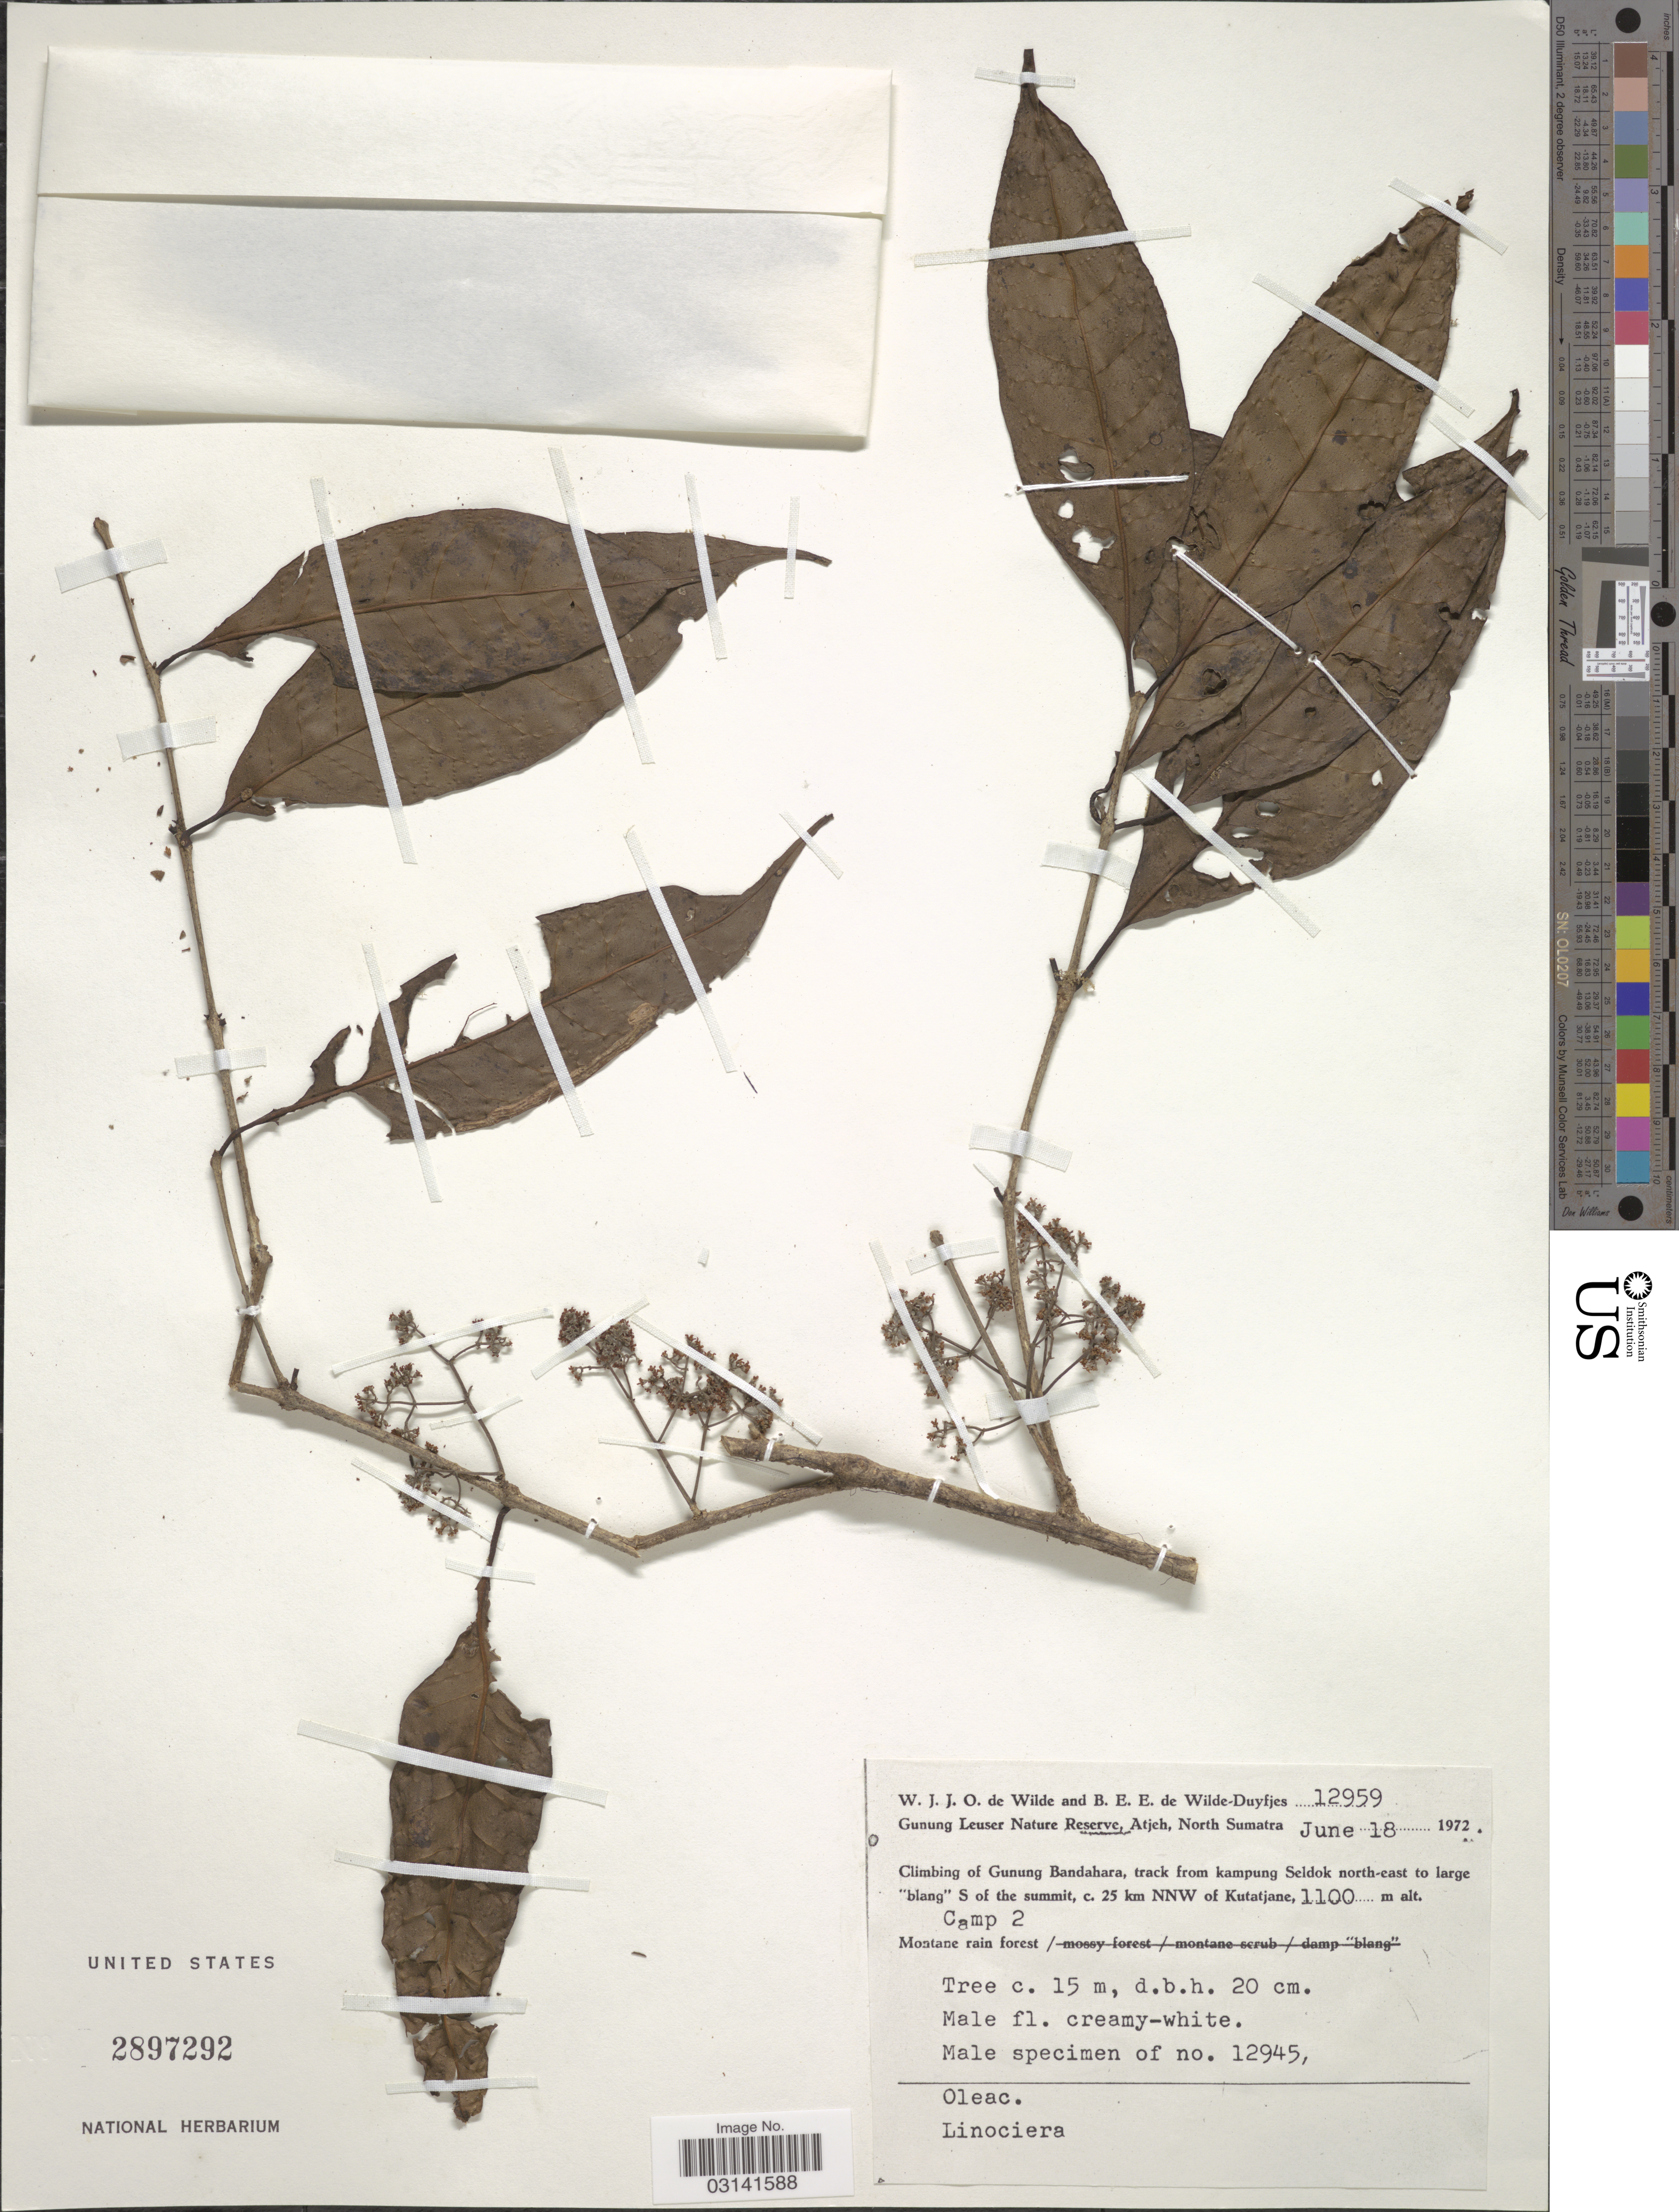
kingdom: Plantae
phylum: Tracheophyta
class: Magnoliopsida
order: Lamiales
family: Oleaceae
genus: Linociera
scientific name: Linociera sp.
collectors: W. J. de Wilde & B. E. de Wilde-Duyfjes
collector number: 12959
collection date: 1972-06-18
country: Indonesia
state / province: Sumatra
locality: Gunung Leuser Nature Reserve, Atjeh, North Sumatra. Climbing of Gunung Bandahara, track from kampung Seldok north-east to large "blang" S of the summit, c. 25 km NNW of Kutatjane. Camp 2.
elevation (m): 1100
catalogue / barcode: US 2897292